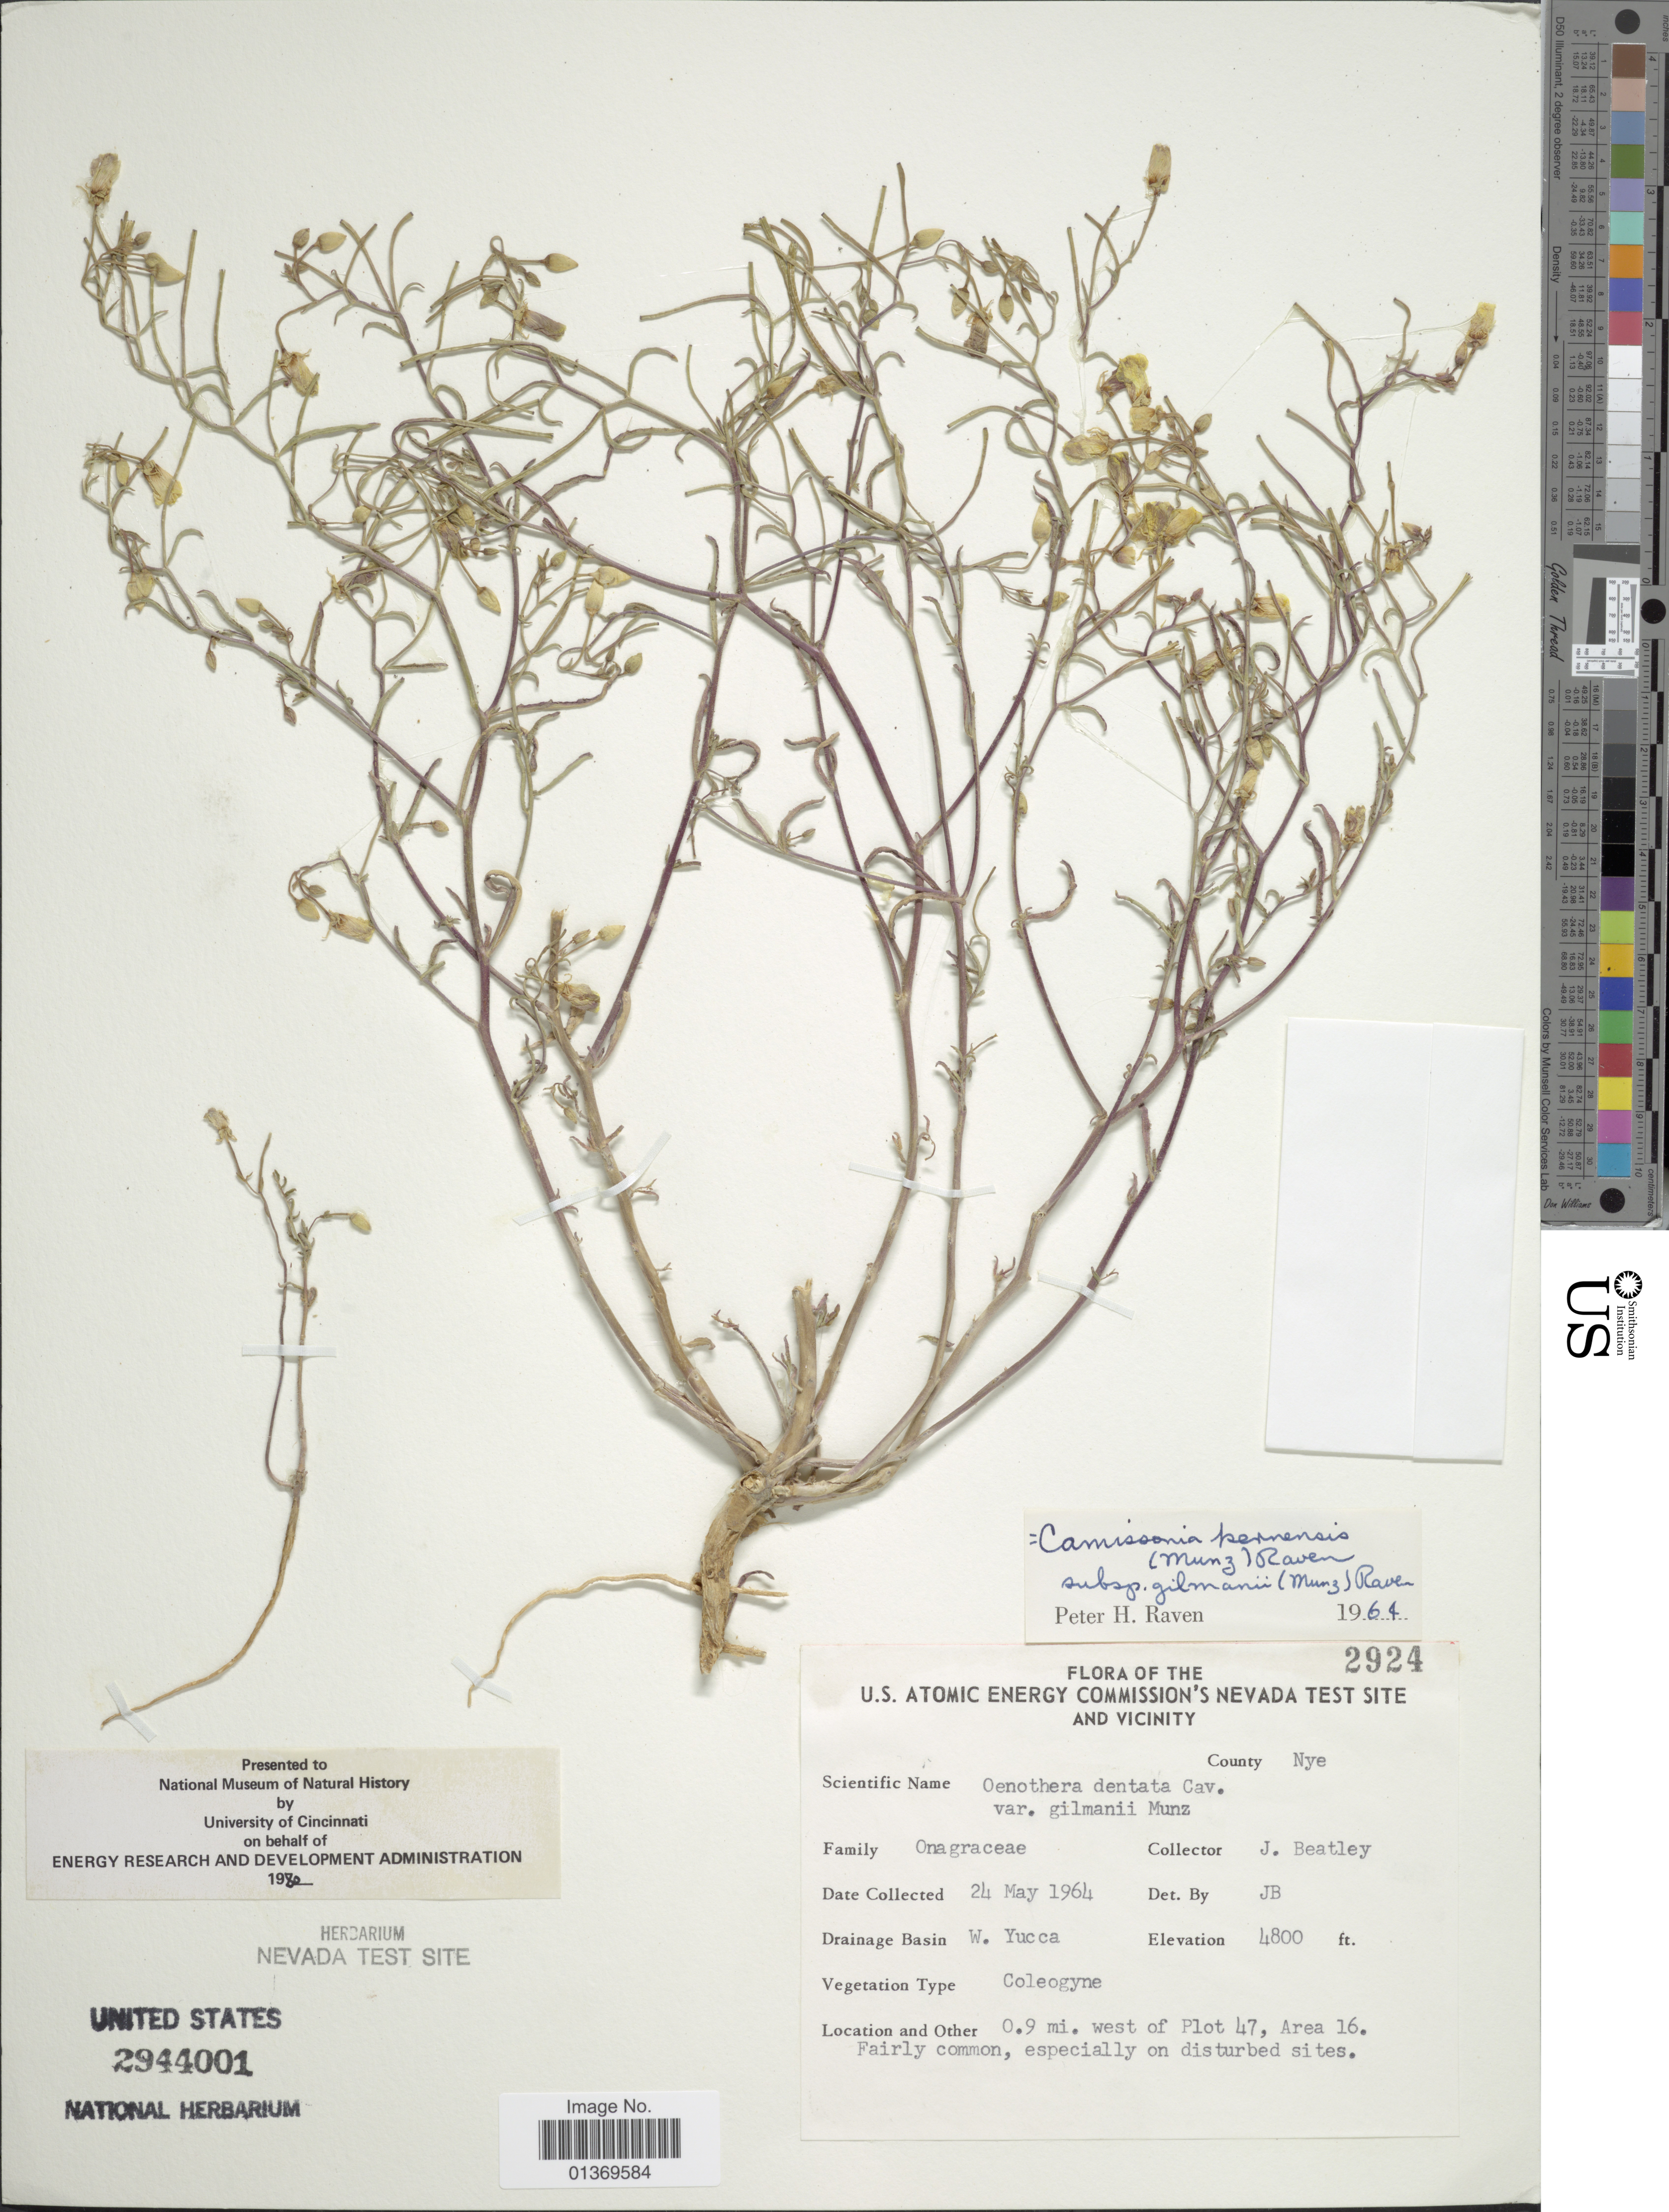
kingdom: Plantae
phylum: Tracheophyta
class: Magnoliopsida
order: Myrtales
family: Onagraceae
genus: Camissonia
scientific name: Camissonia kernensis subsp. gilmanii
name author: (Munz) P.H. Raven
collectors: J. C. Beatley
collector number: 2924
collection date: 1964-05-24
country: United States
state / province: Nevada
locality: U. S. Atomic Energy Commission's Nevada Test Site and Vicinity, County Nye, W. Yucca, 0.9 mi. west of Plot 47, Area 16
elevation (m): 1463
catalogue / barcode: US 2944001